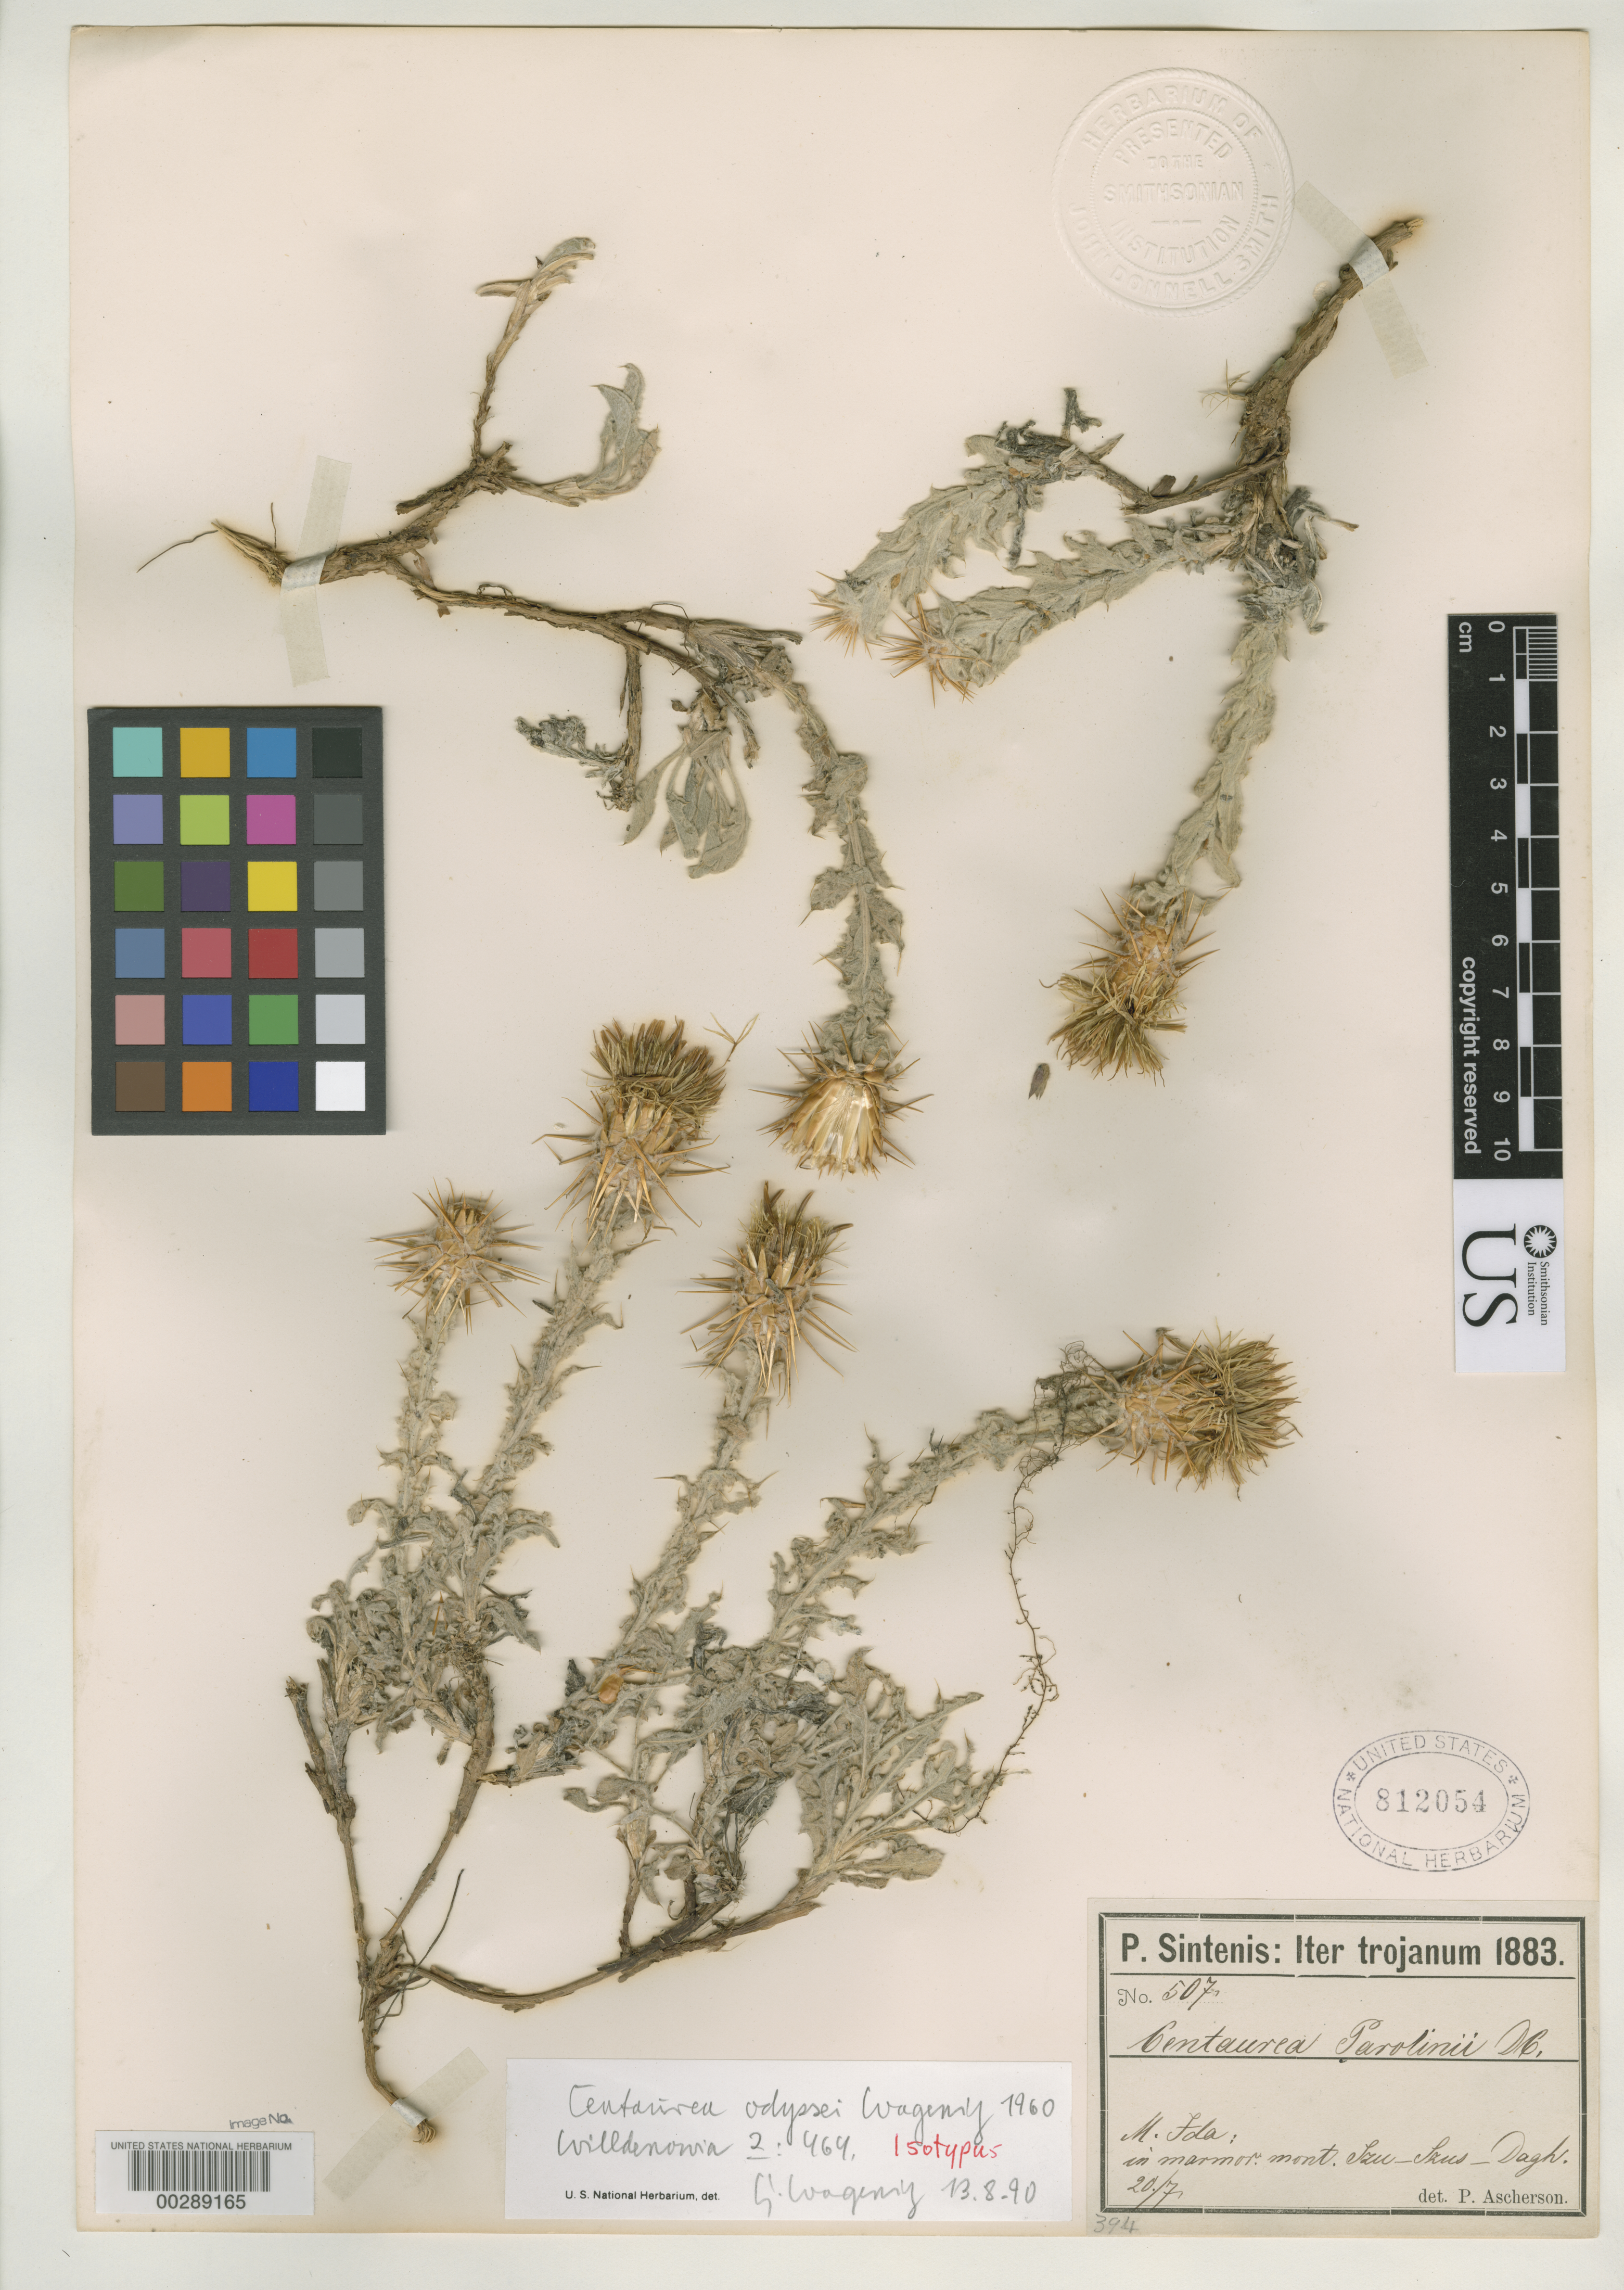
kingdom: Plantae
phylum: Tracheophyta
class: Magnoliopsida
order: Asterales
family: Asteraceae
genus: Centaurea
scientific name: Centaurea odyssei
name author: Wagenitz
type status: Isotype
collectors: P. Sintenis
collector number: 507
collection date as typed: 20 Jul 1883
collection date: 1883-07-20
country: Turkey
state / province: Canakkale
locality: M. Ida, Mont. Szu-szus-dagh.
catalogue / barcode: US 812054